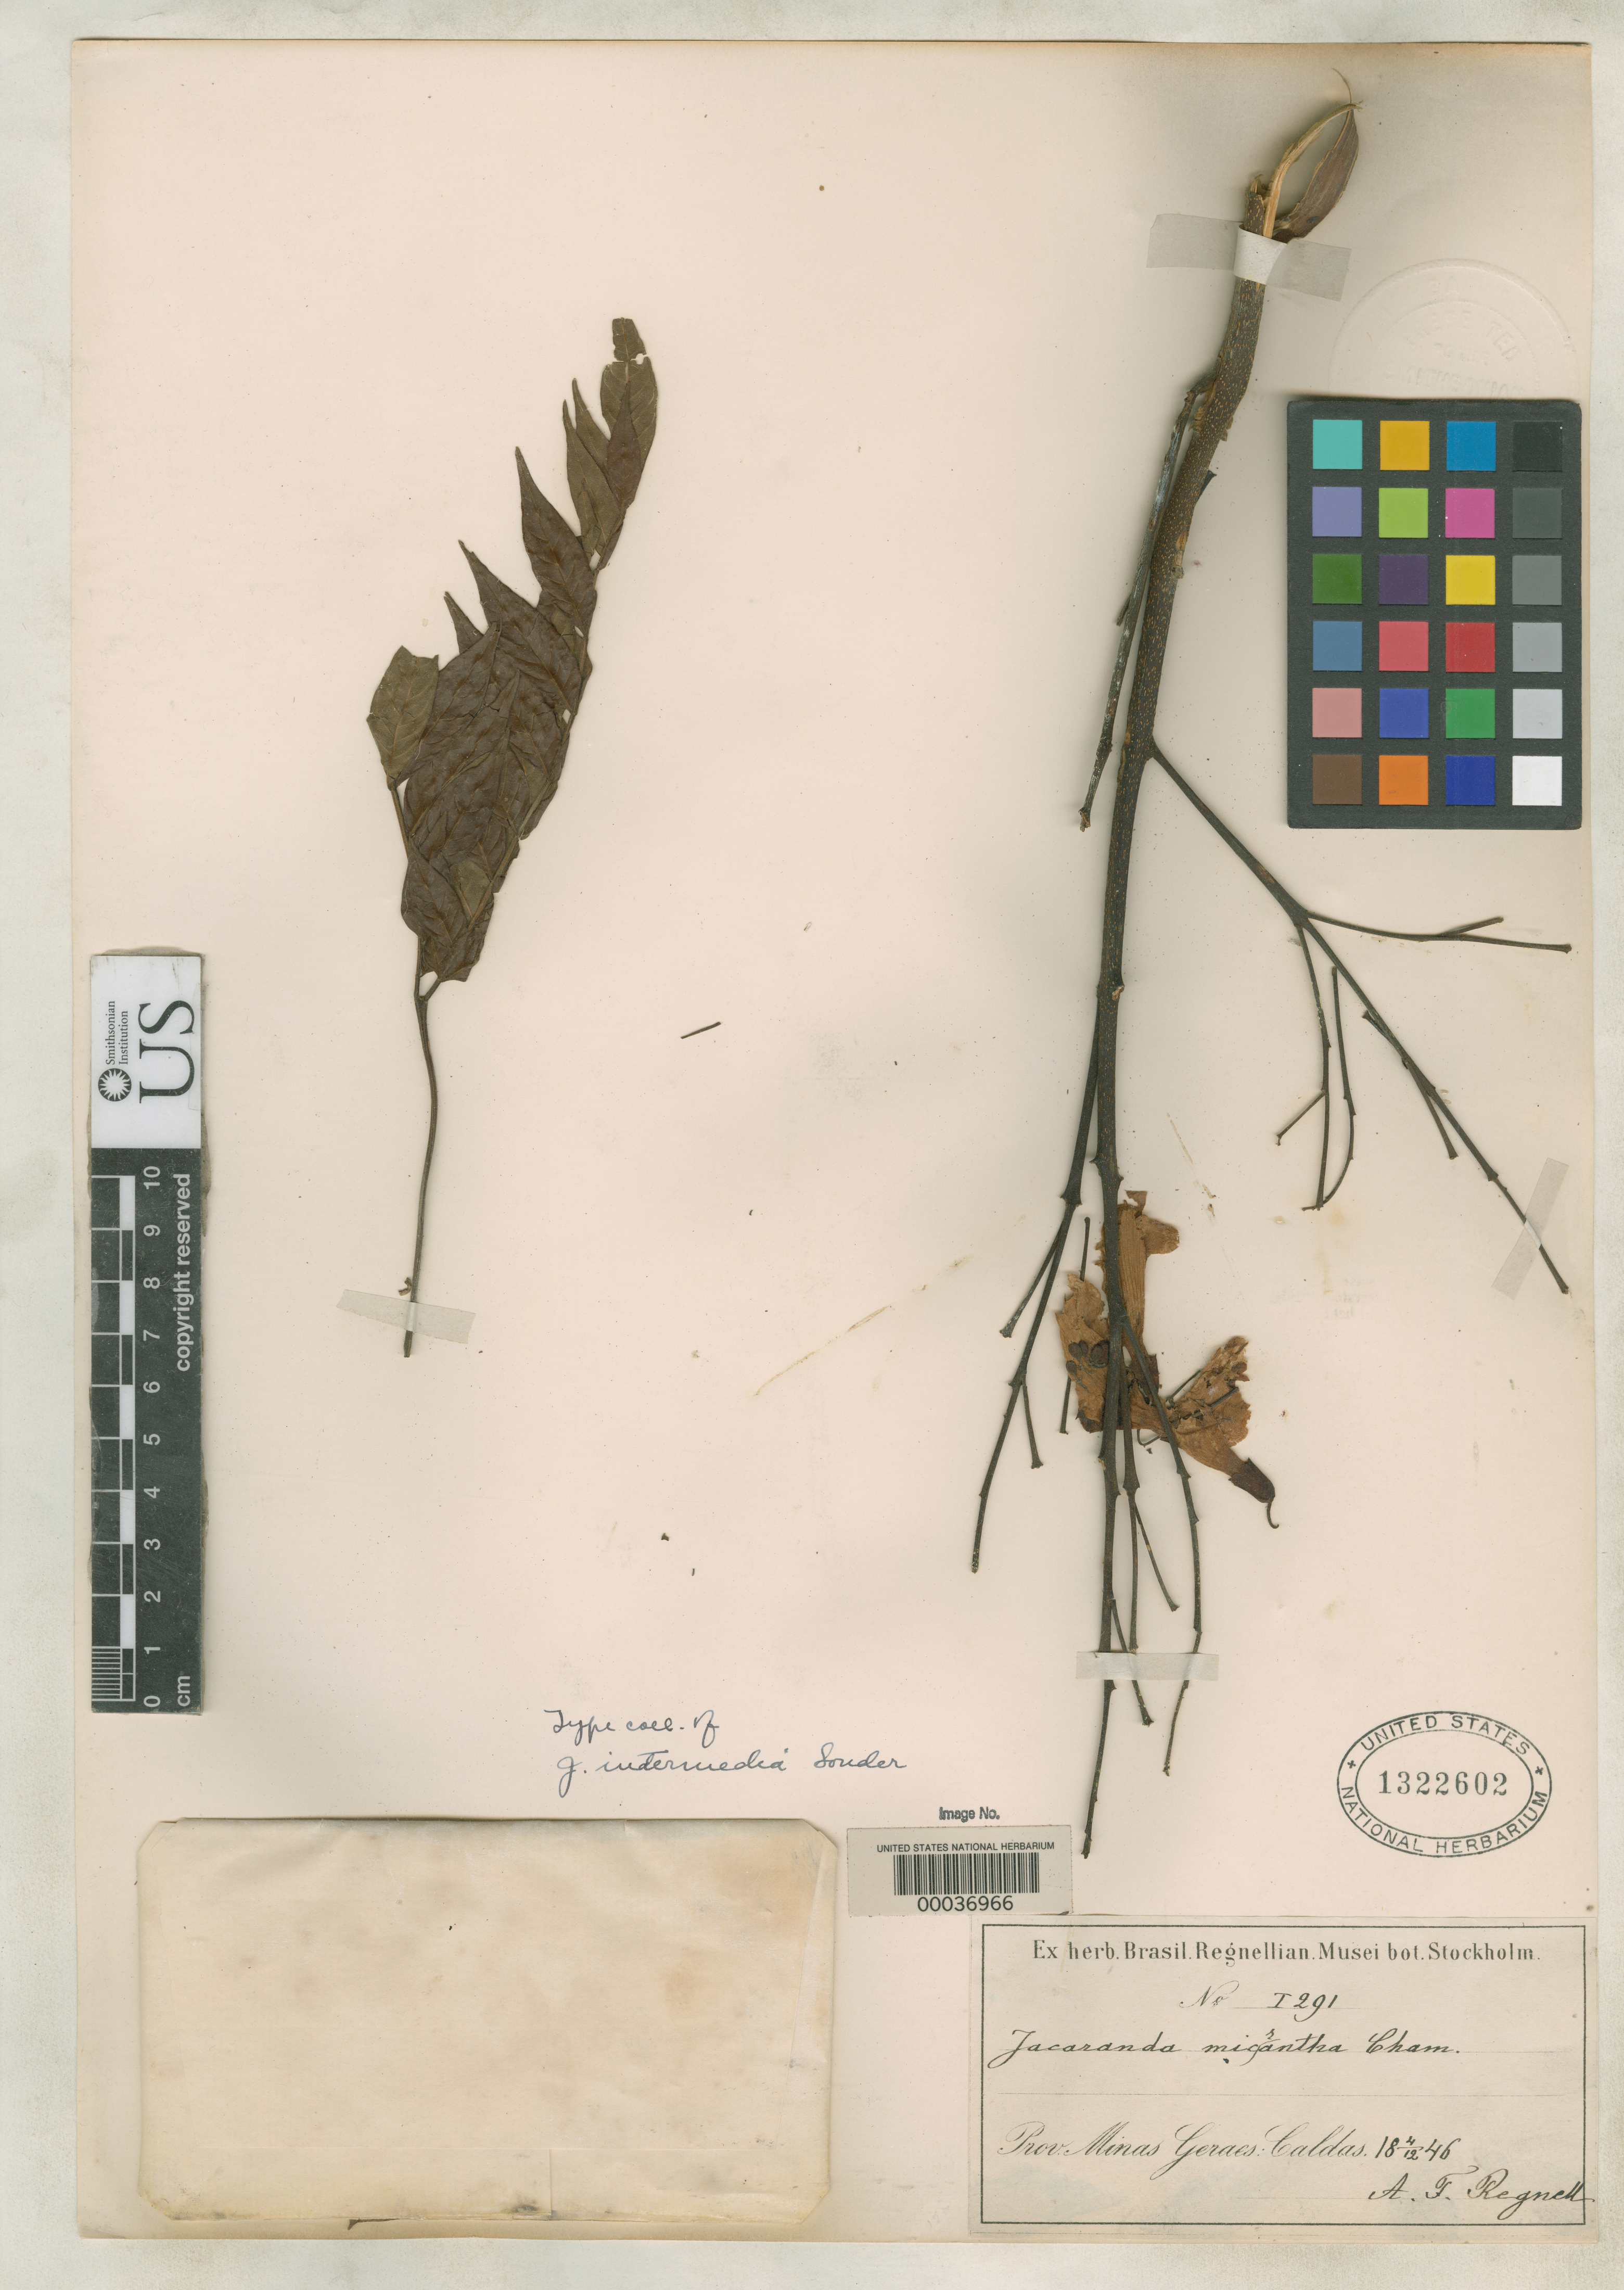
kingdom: Plantae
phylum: Tracheophyta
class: Magnoliopsida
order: Lamiales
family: Bignoniaceae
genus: Jacaranda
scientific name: Jacaranda intermedia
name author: Sond.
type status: Syntype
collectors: A. F. Regnell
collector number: I 291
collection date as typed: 1846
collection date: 1846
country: Brazil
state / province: Minas Gerais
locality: Caldas.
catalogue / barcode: US 1322602